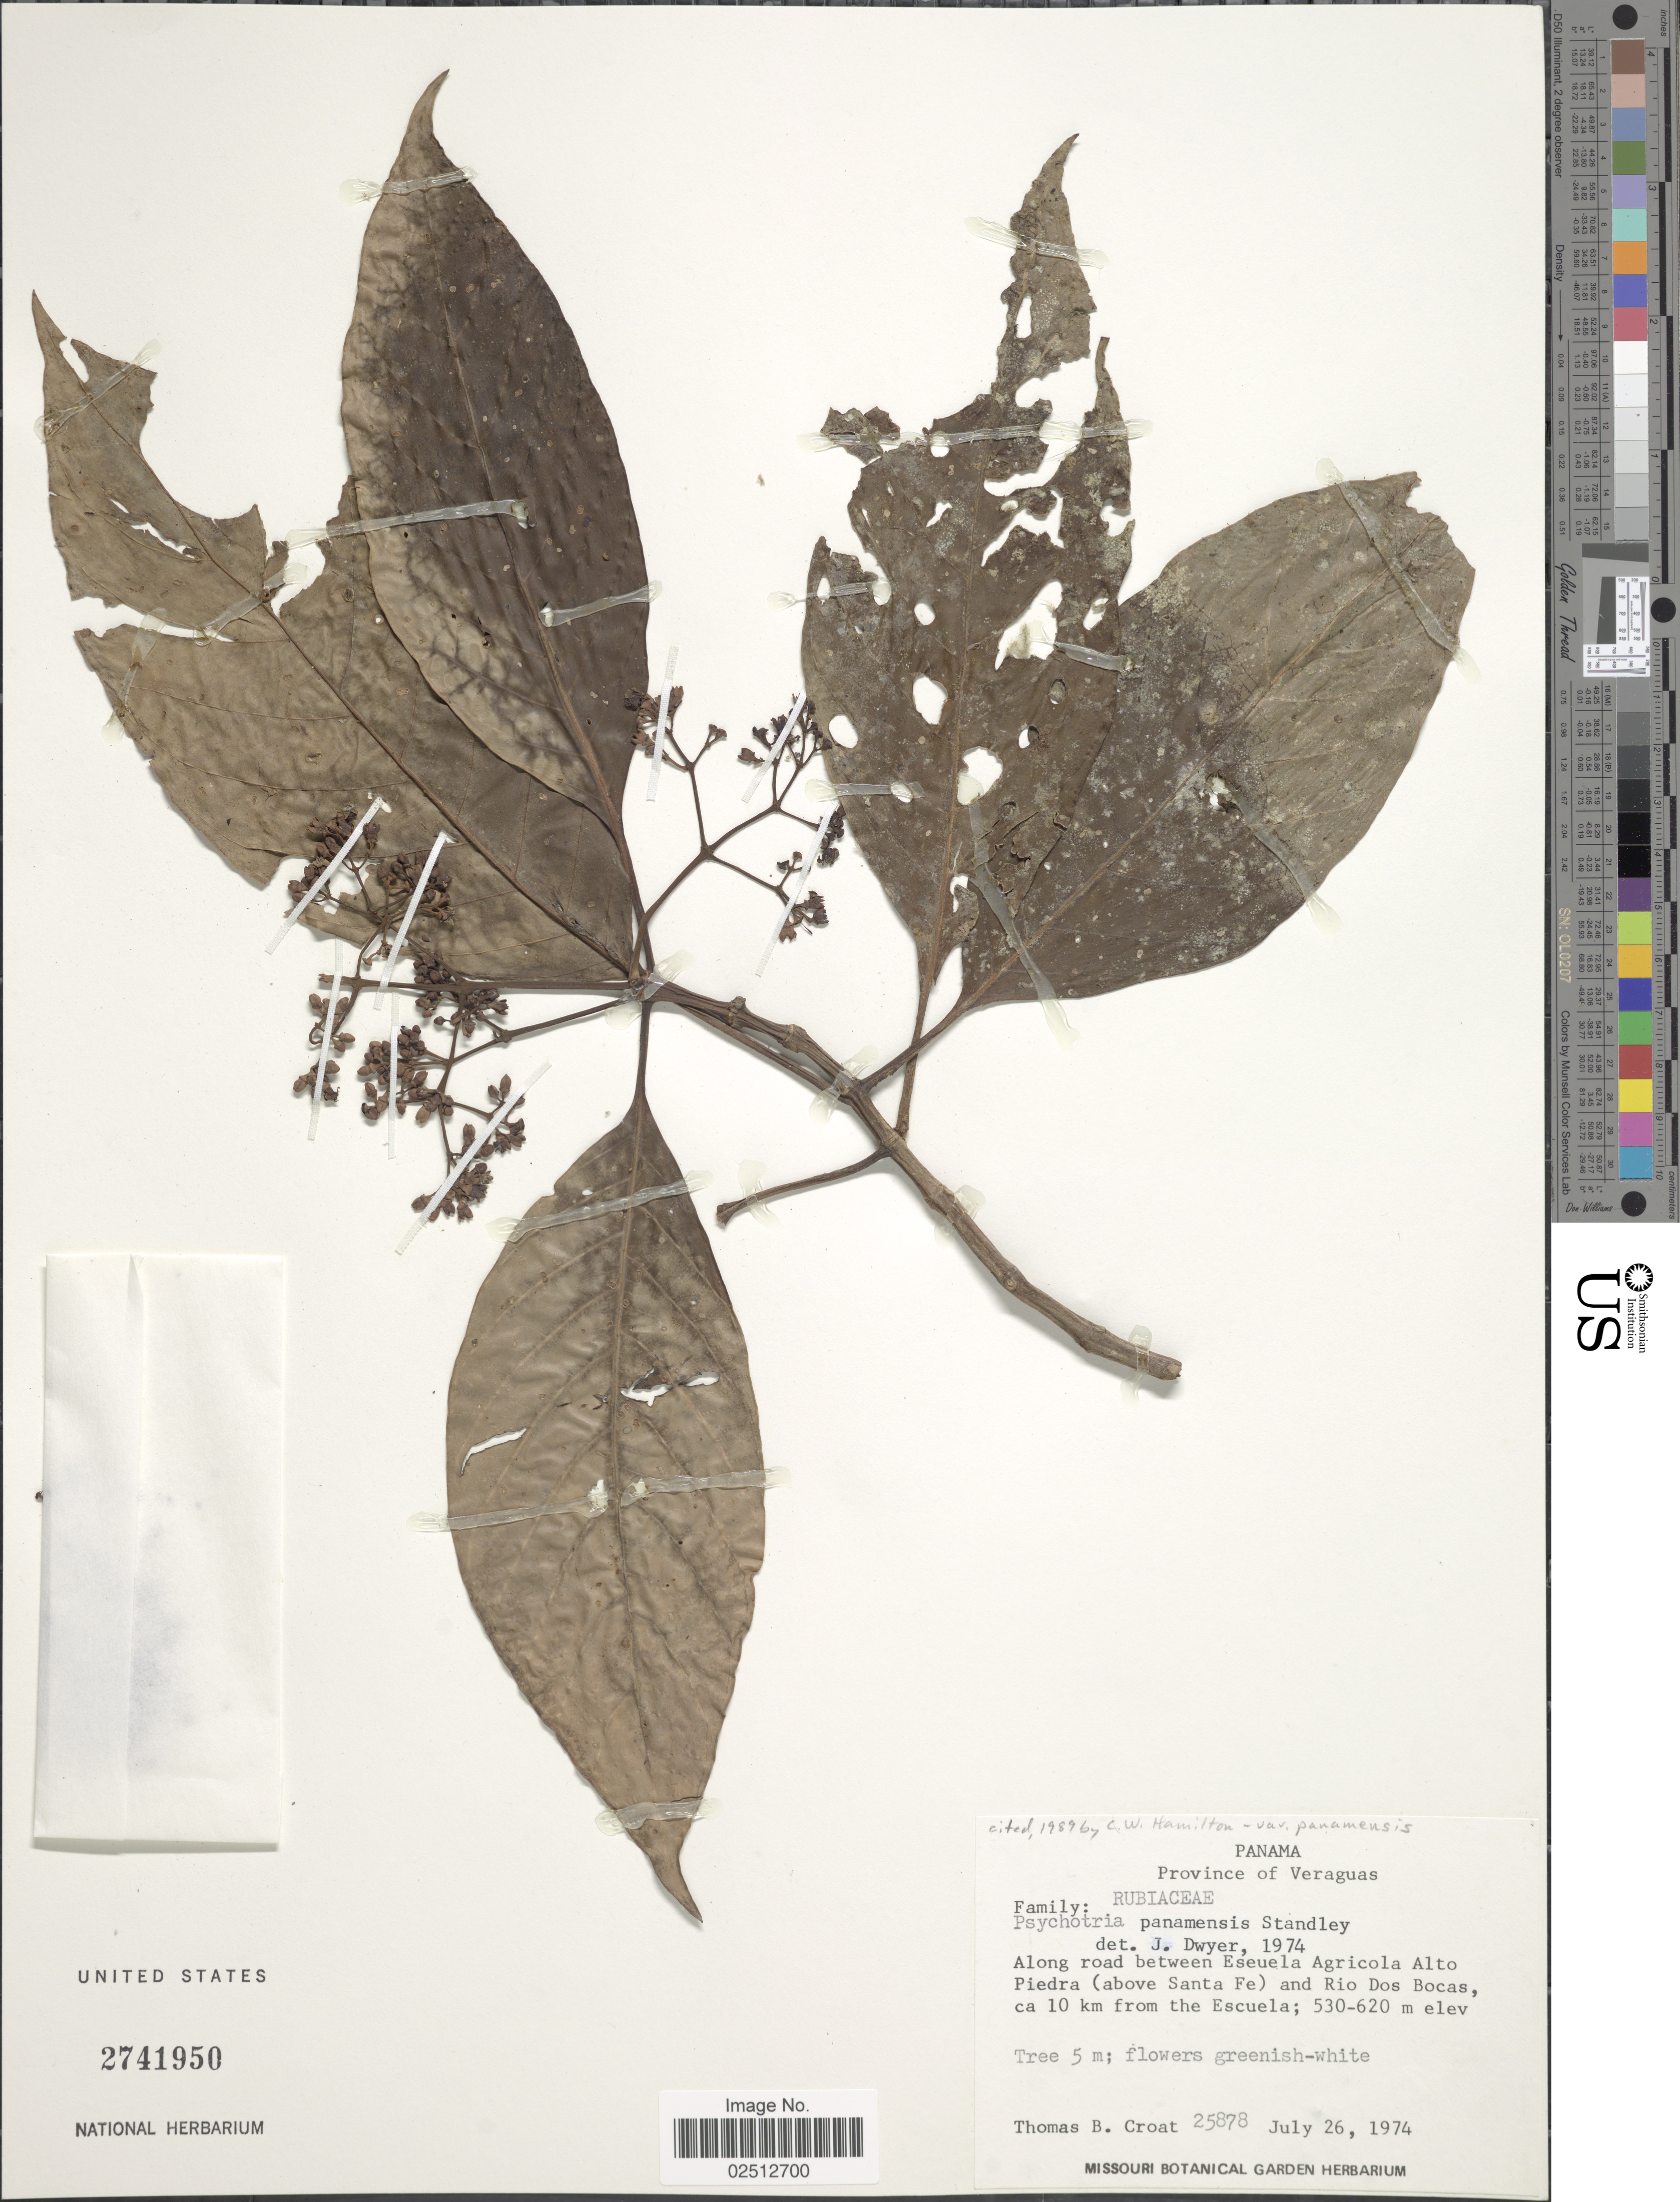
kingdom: Plantae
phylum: Tracheophyta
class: Magnoliopsida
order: Gentianales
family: Rubiaceae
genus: Psychotria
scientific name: Psychotria panamensis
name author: Standl.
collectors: T. B. Croat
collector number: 25878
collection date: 1974-07-26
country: Panama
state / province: Veraguas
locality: Along road between Eseuela Agricola Alto Piedra (above Santa Fe) and Rio Dos Bocas, ca. 10 km from the Escuela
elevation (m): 530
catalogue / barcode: US 2741950